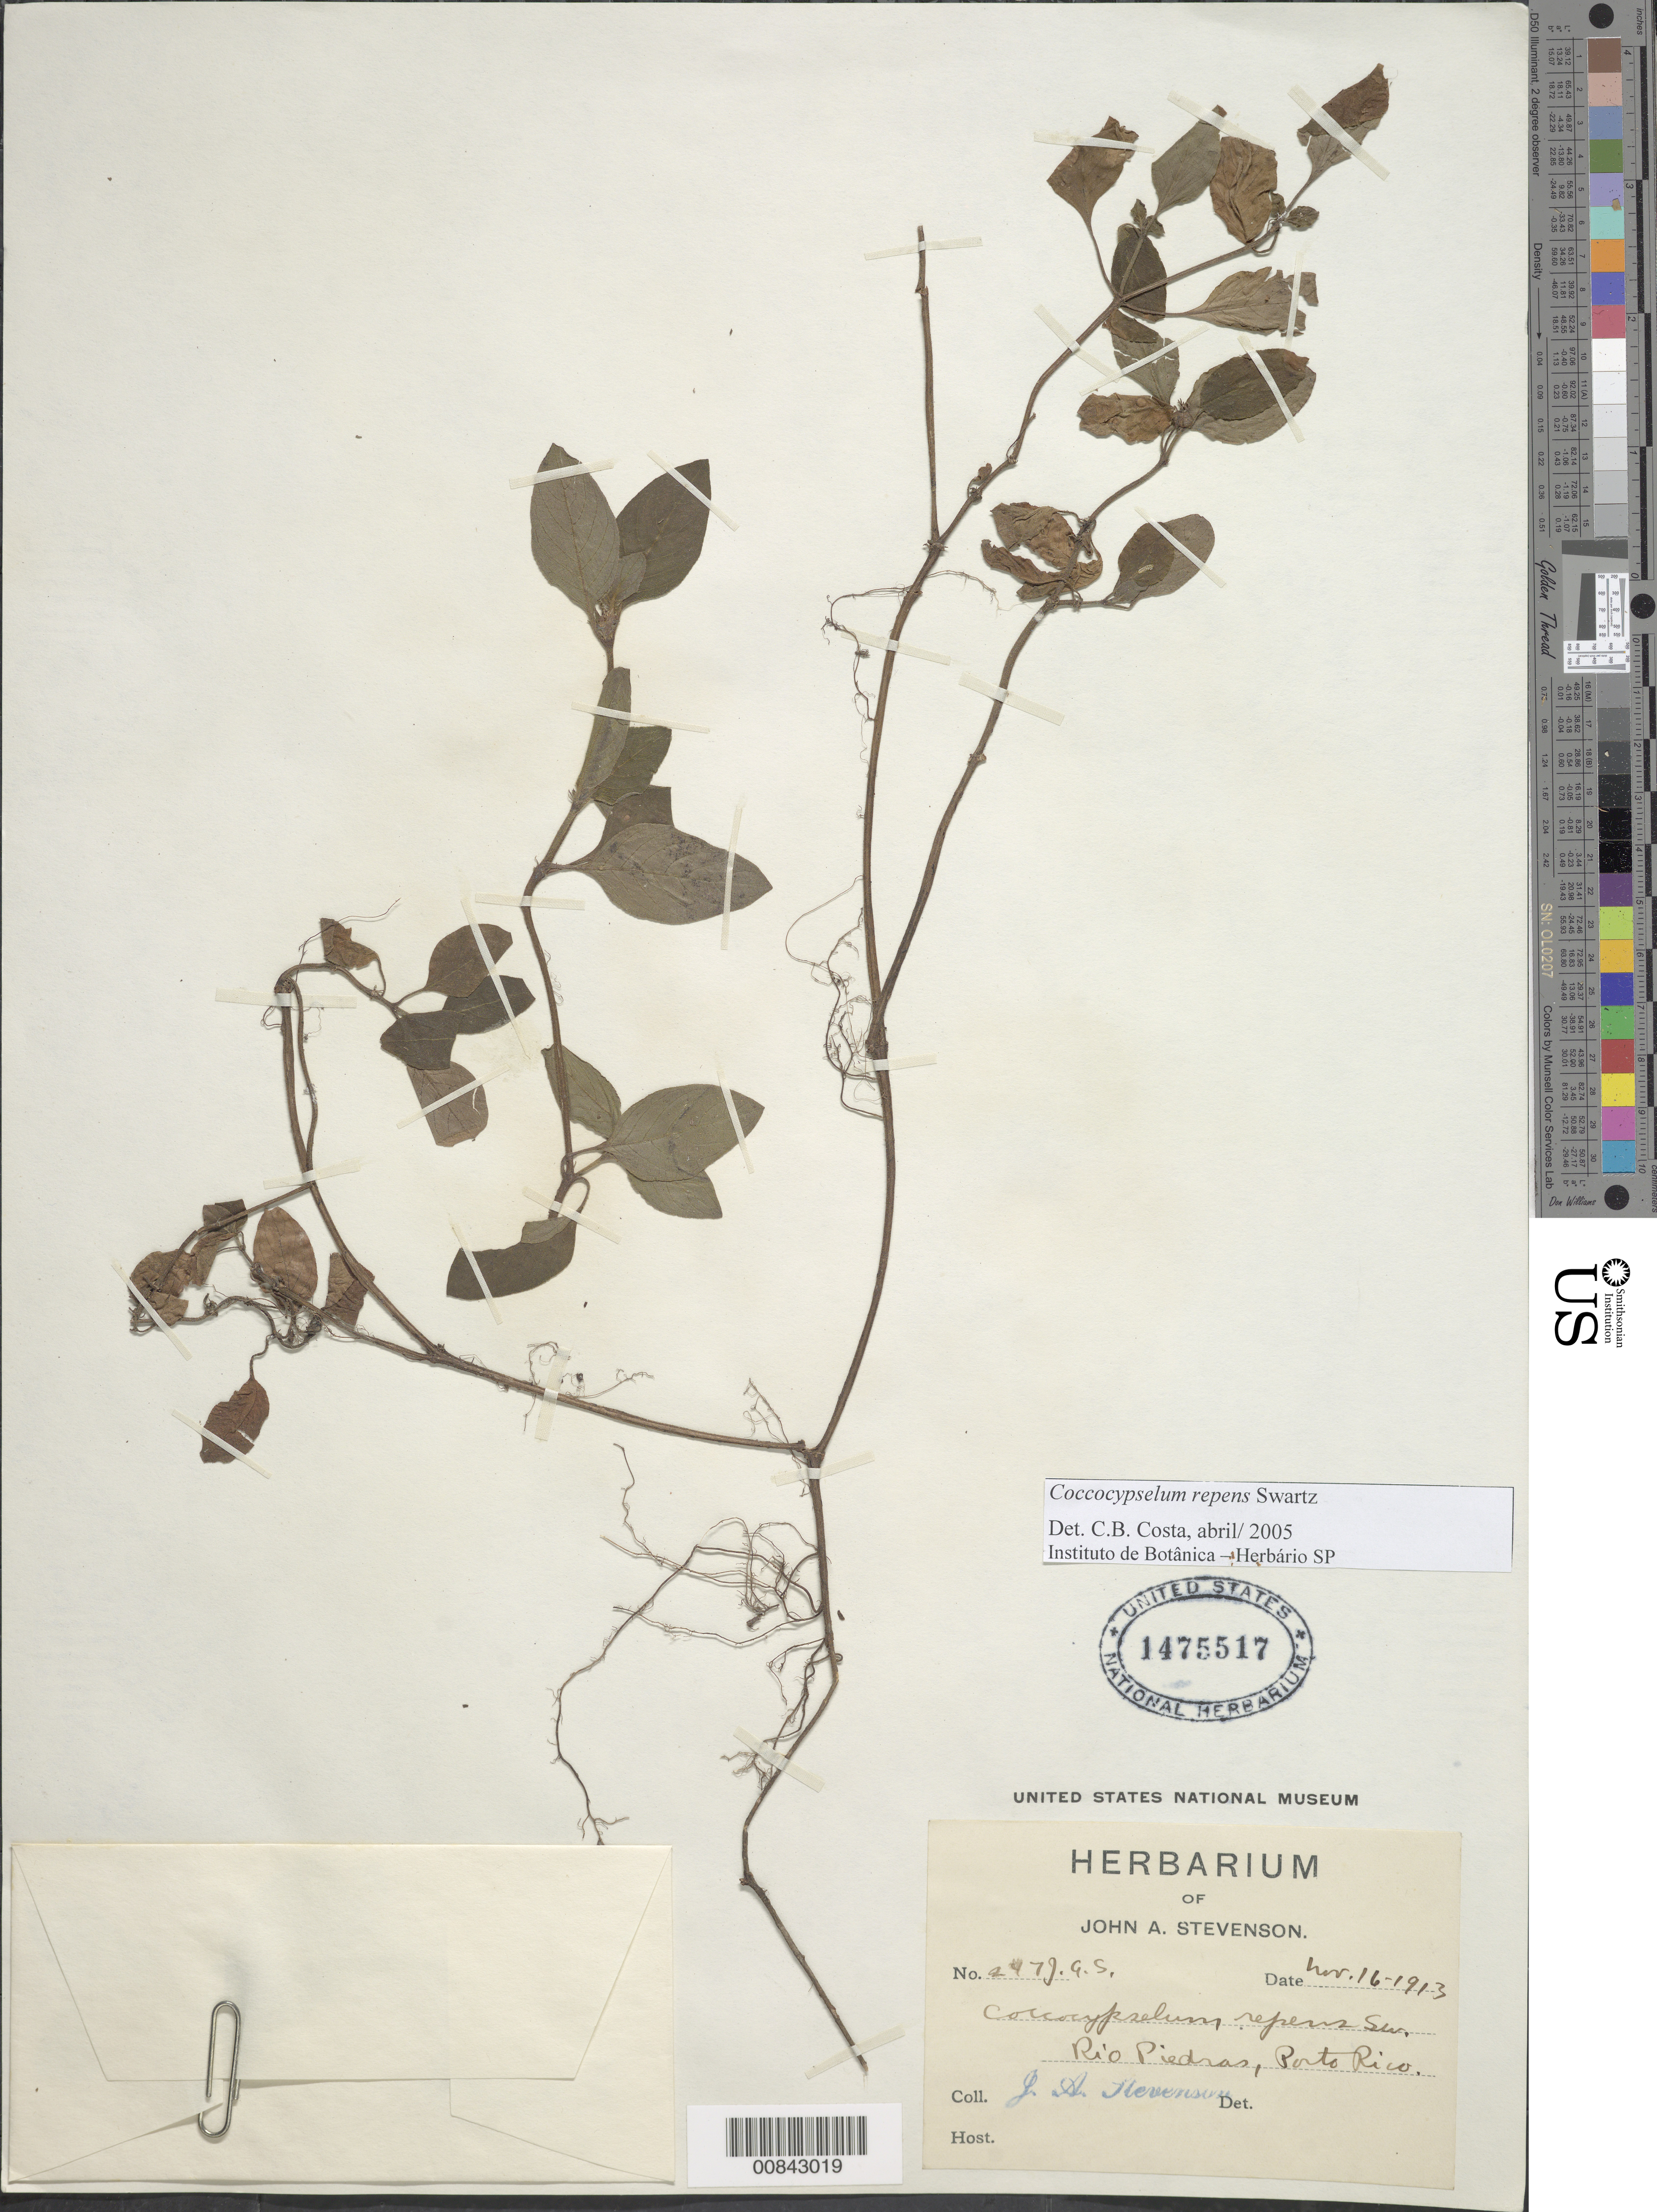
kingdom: Plantae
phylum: Tracheophyta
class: Magnoliopsida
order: Gentianales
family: Rubiaceae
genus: Coccocypselum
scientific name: Coccocypselum repens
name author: Sw.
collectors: J. Stevenson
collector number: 247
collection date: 1913-11-16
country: Puerto Rico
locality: Rio Piedras, Porto Rico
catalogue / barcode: US 1475517